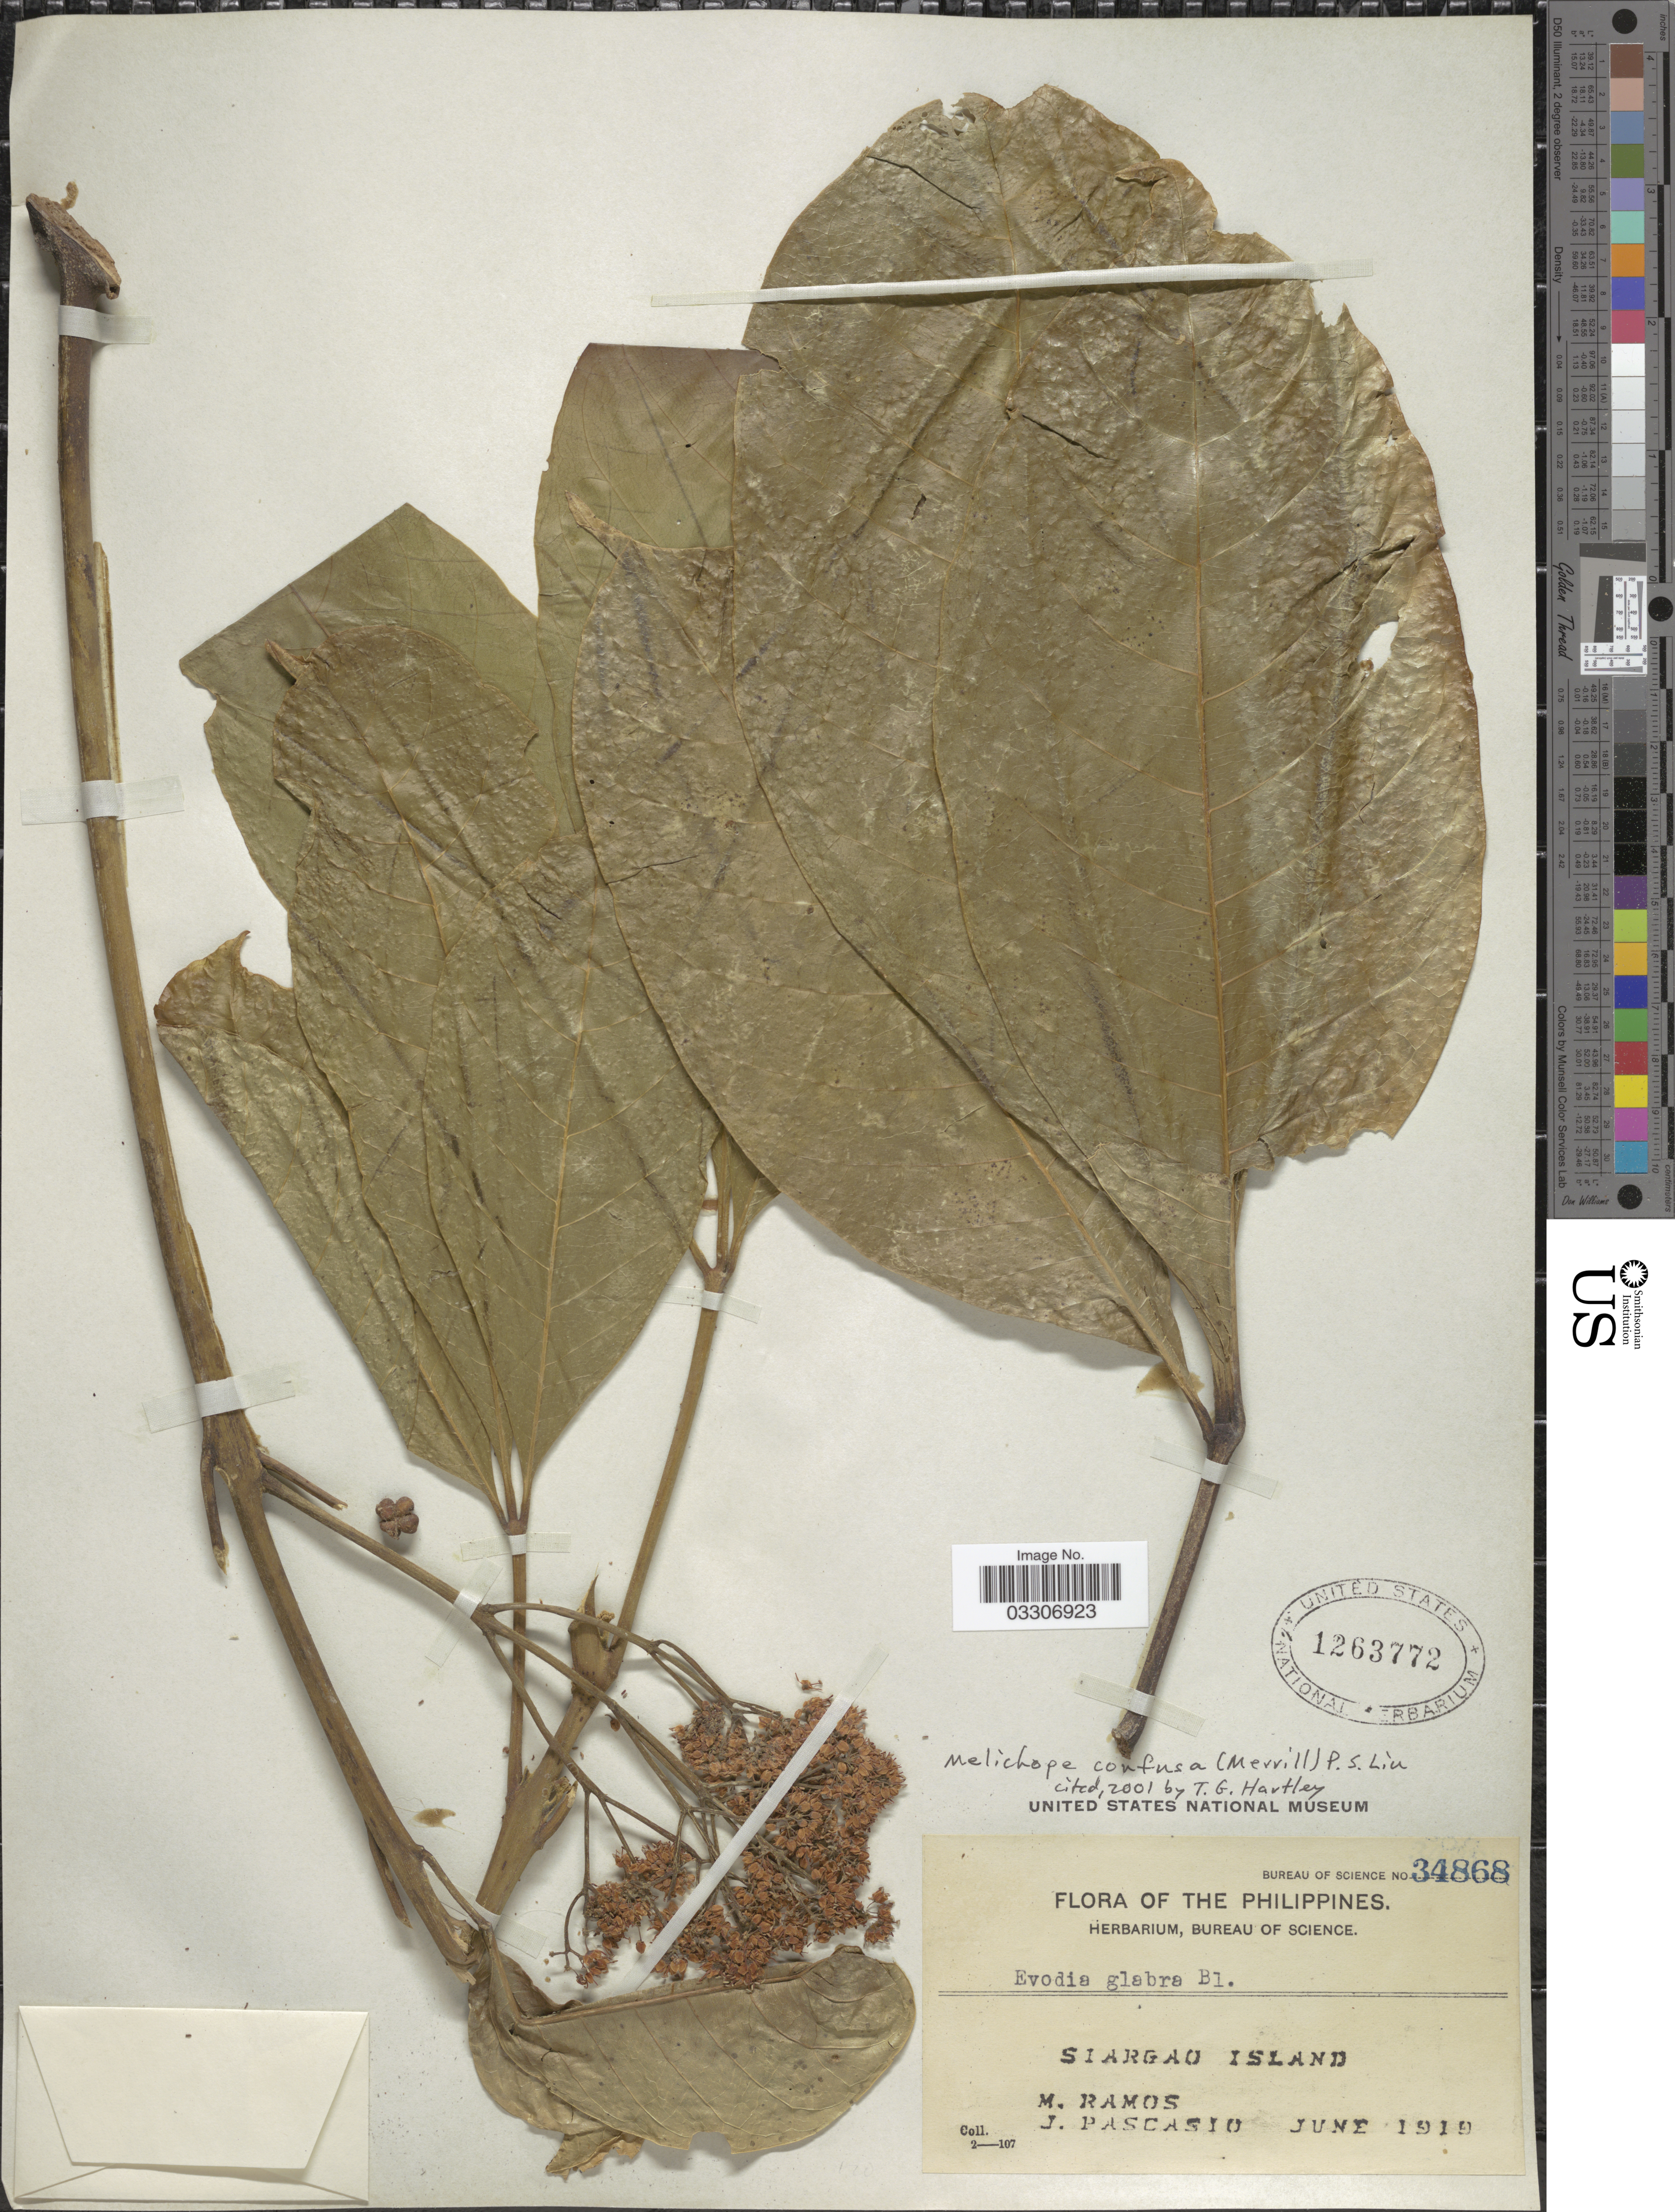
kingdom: Plantae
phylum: Tracheophyta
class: Magnoliopsida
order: Sapindales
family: Rutaceae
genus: Melicope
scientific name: Melicope confusa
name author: (Merr.) P.S. Liu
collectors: M. Ramos & J. Pascasio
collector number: Bureau of Science 34868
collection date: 1919-06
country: Philippines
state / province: Caraga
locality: Siargao Island.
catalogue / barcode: US 1263772